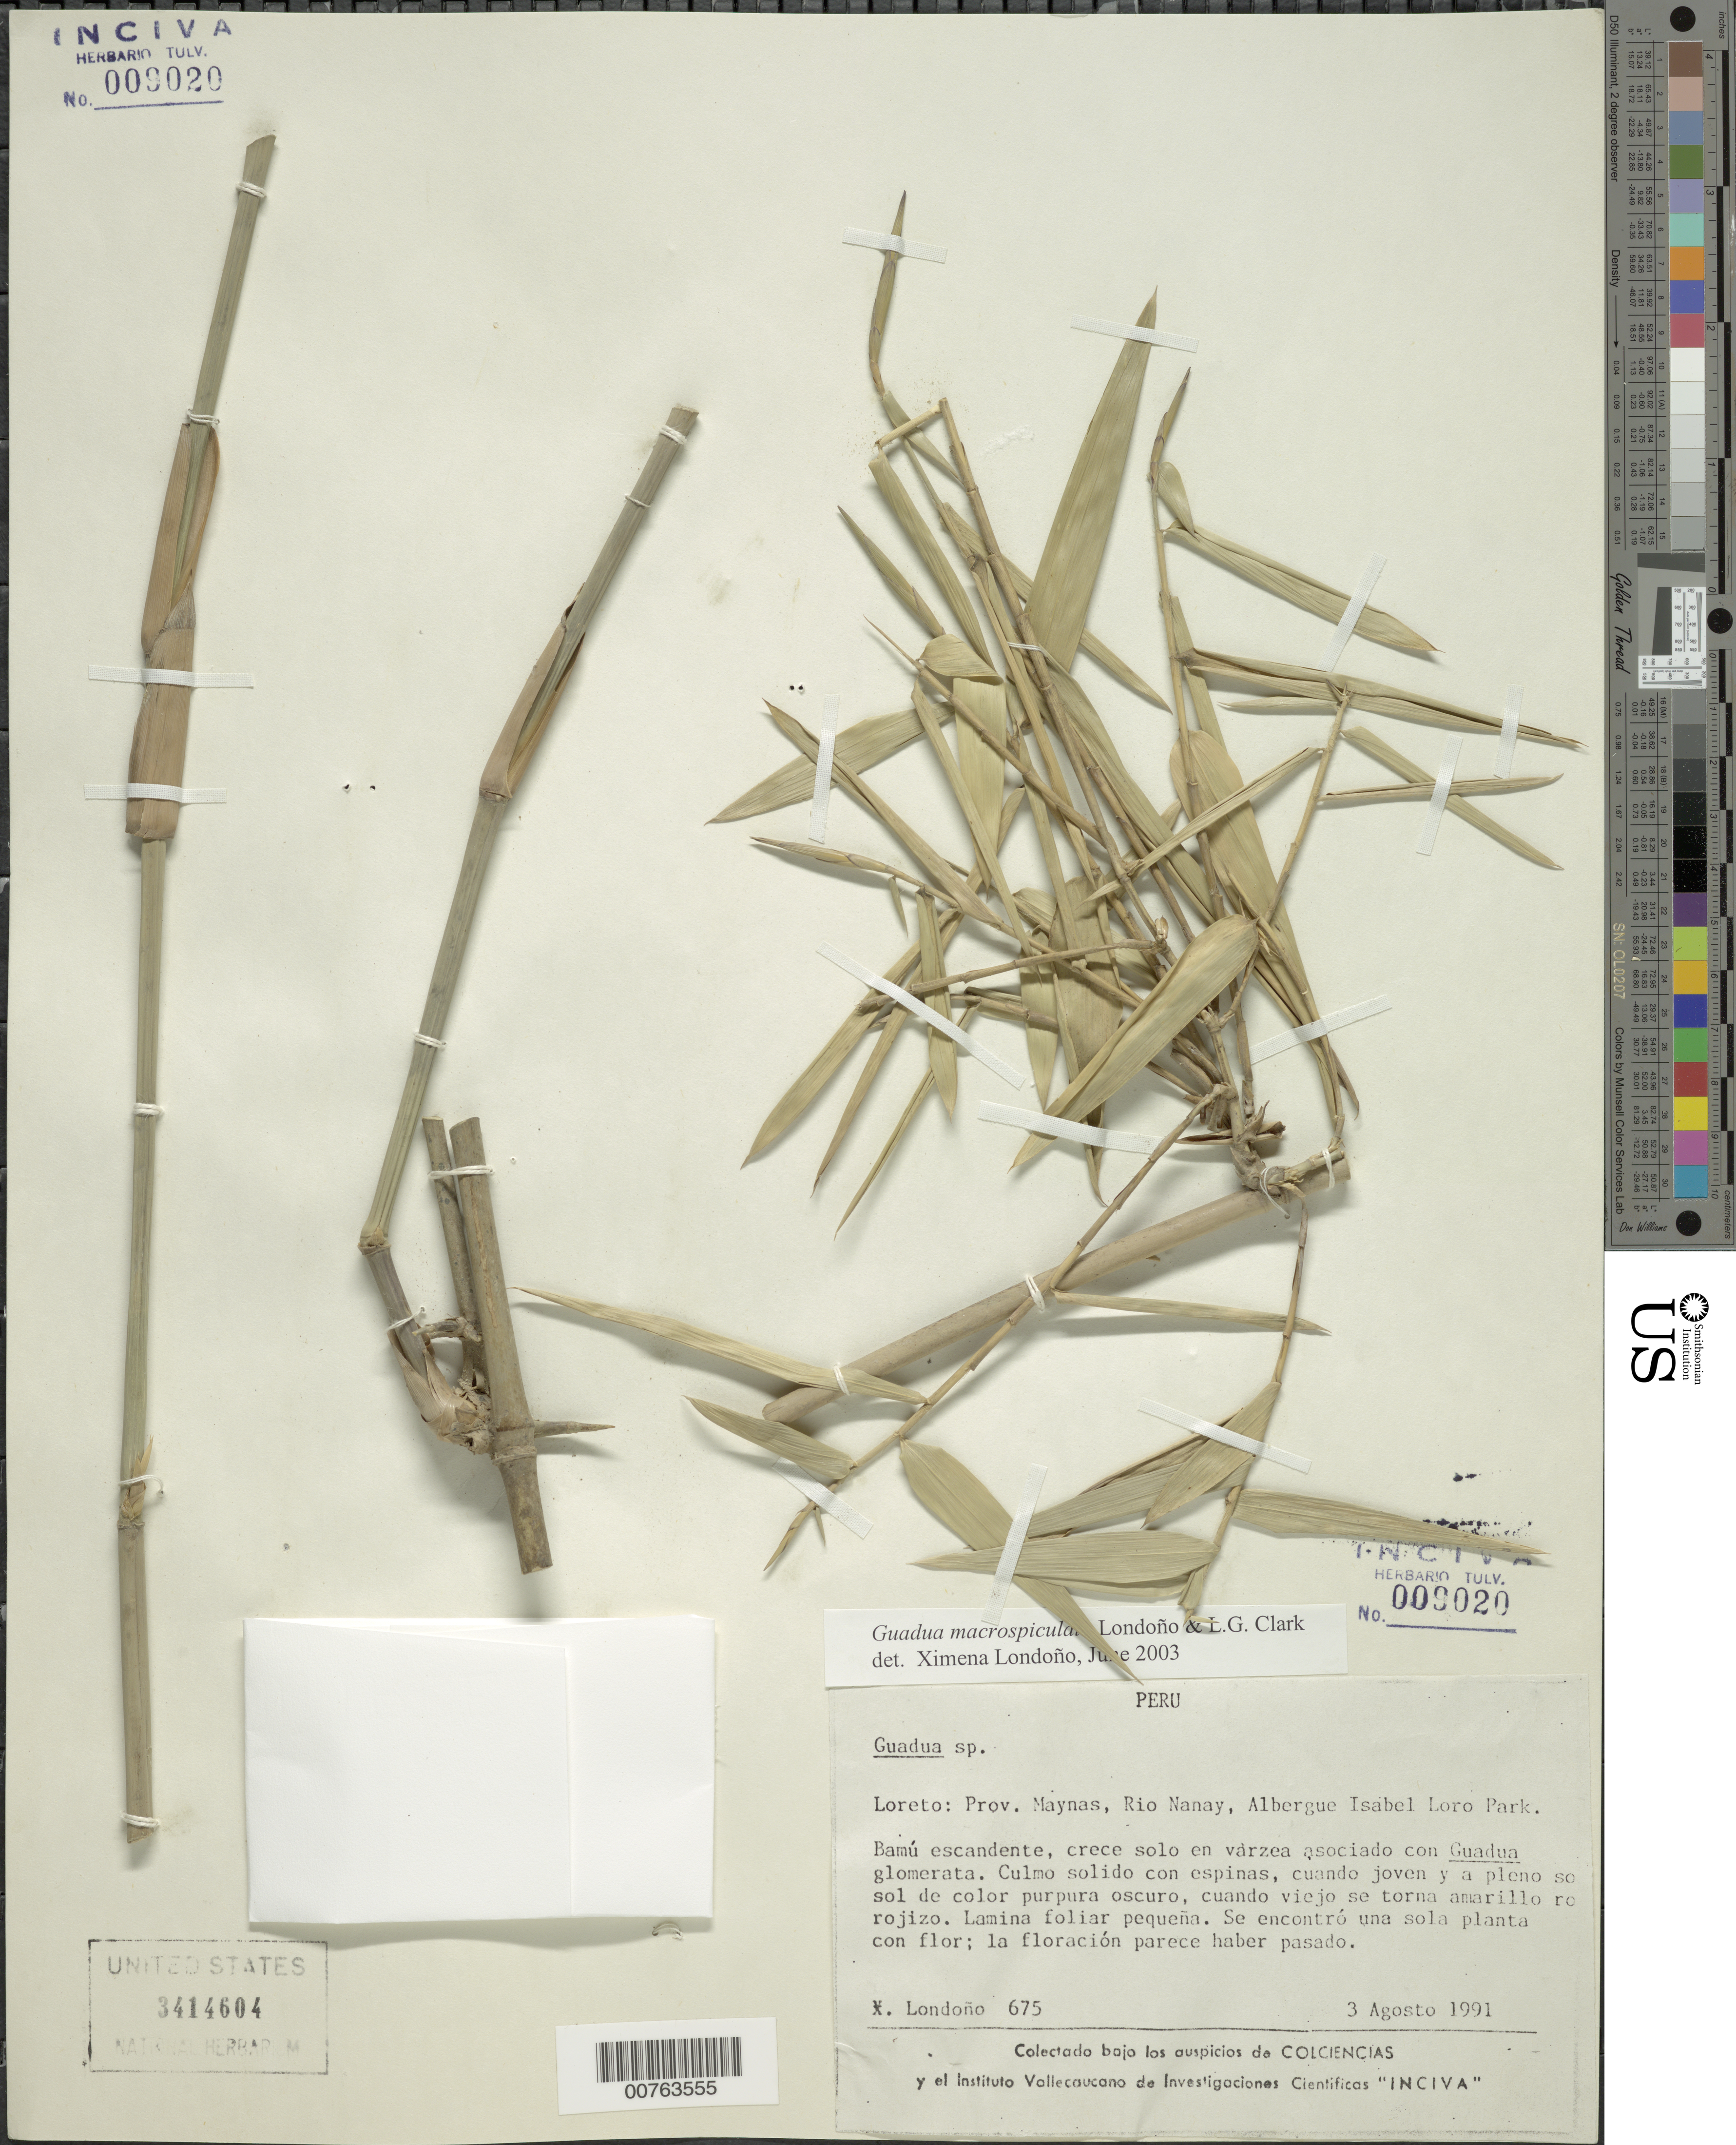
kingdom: Plantae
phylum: Tracheophyta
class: Liliopsida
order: Poales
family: Poaceae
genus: Guadua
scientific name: Guadua macrospiculata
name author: Londoño & L.G. Clark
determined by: Londoño, X., (TULV), Jardin Botanico "Juan Maria Cespedes"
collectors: X. Londoño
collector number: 675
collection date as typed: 03 Aug 1991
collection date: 1991-08-03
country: Peru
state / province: Loreto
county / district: Maynas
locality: Rio Nanay, Albergue Isabel Loro Park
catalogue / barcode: US 3414604